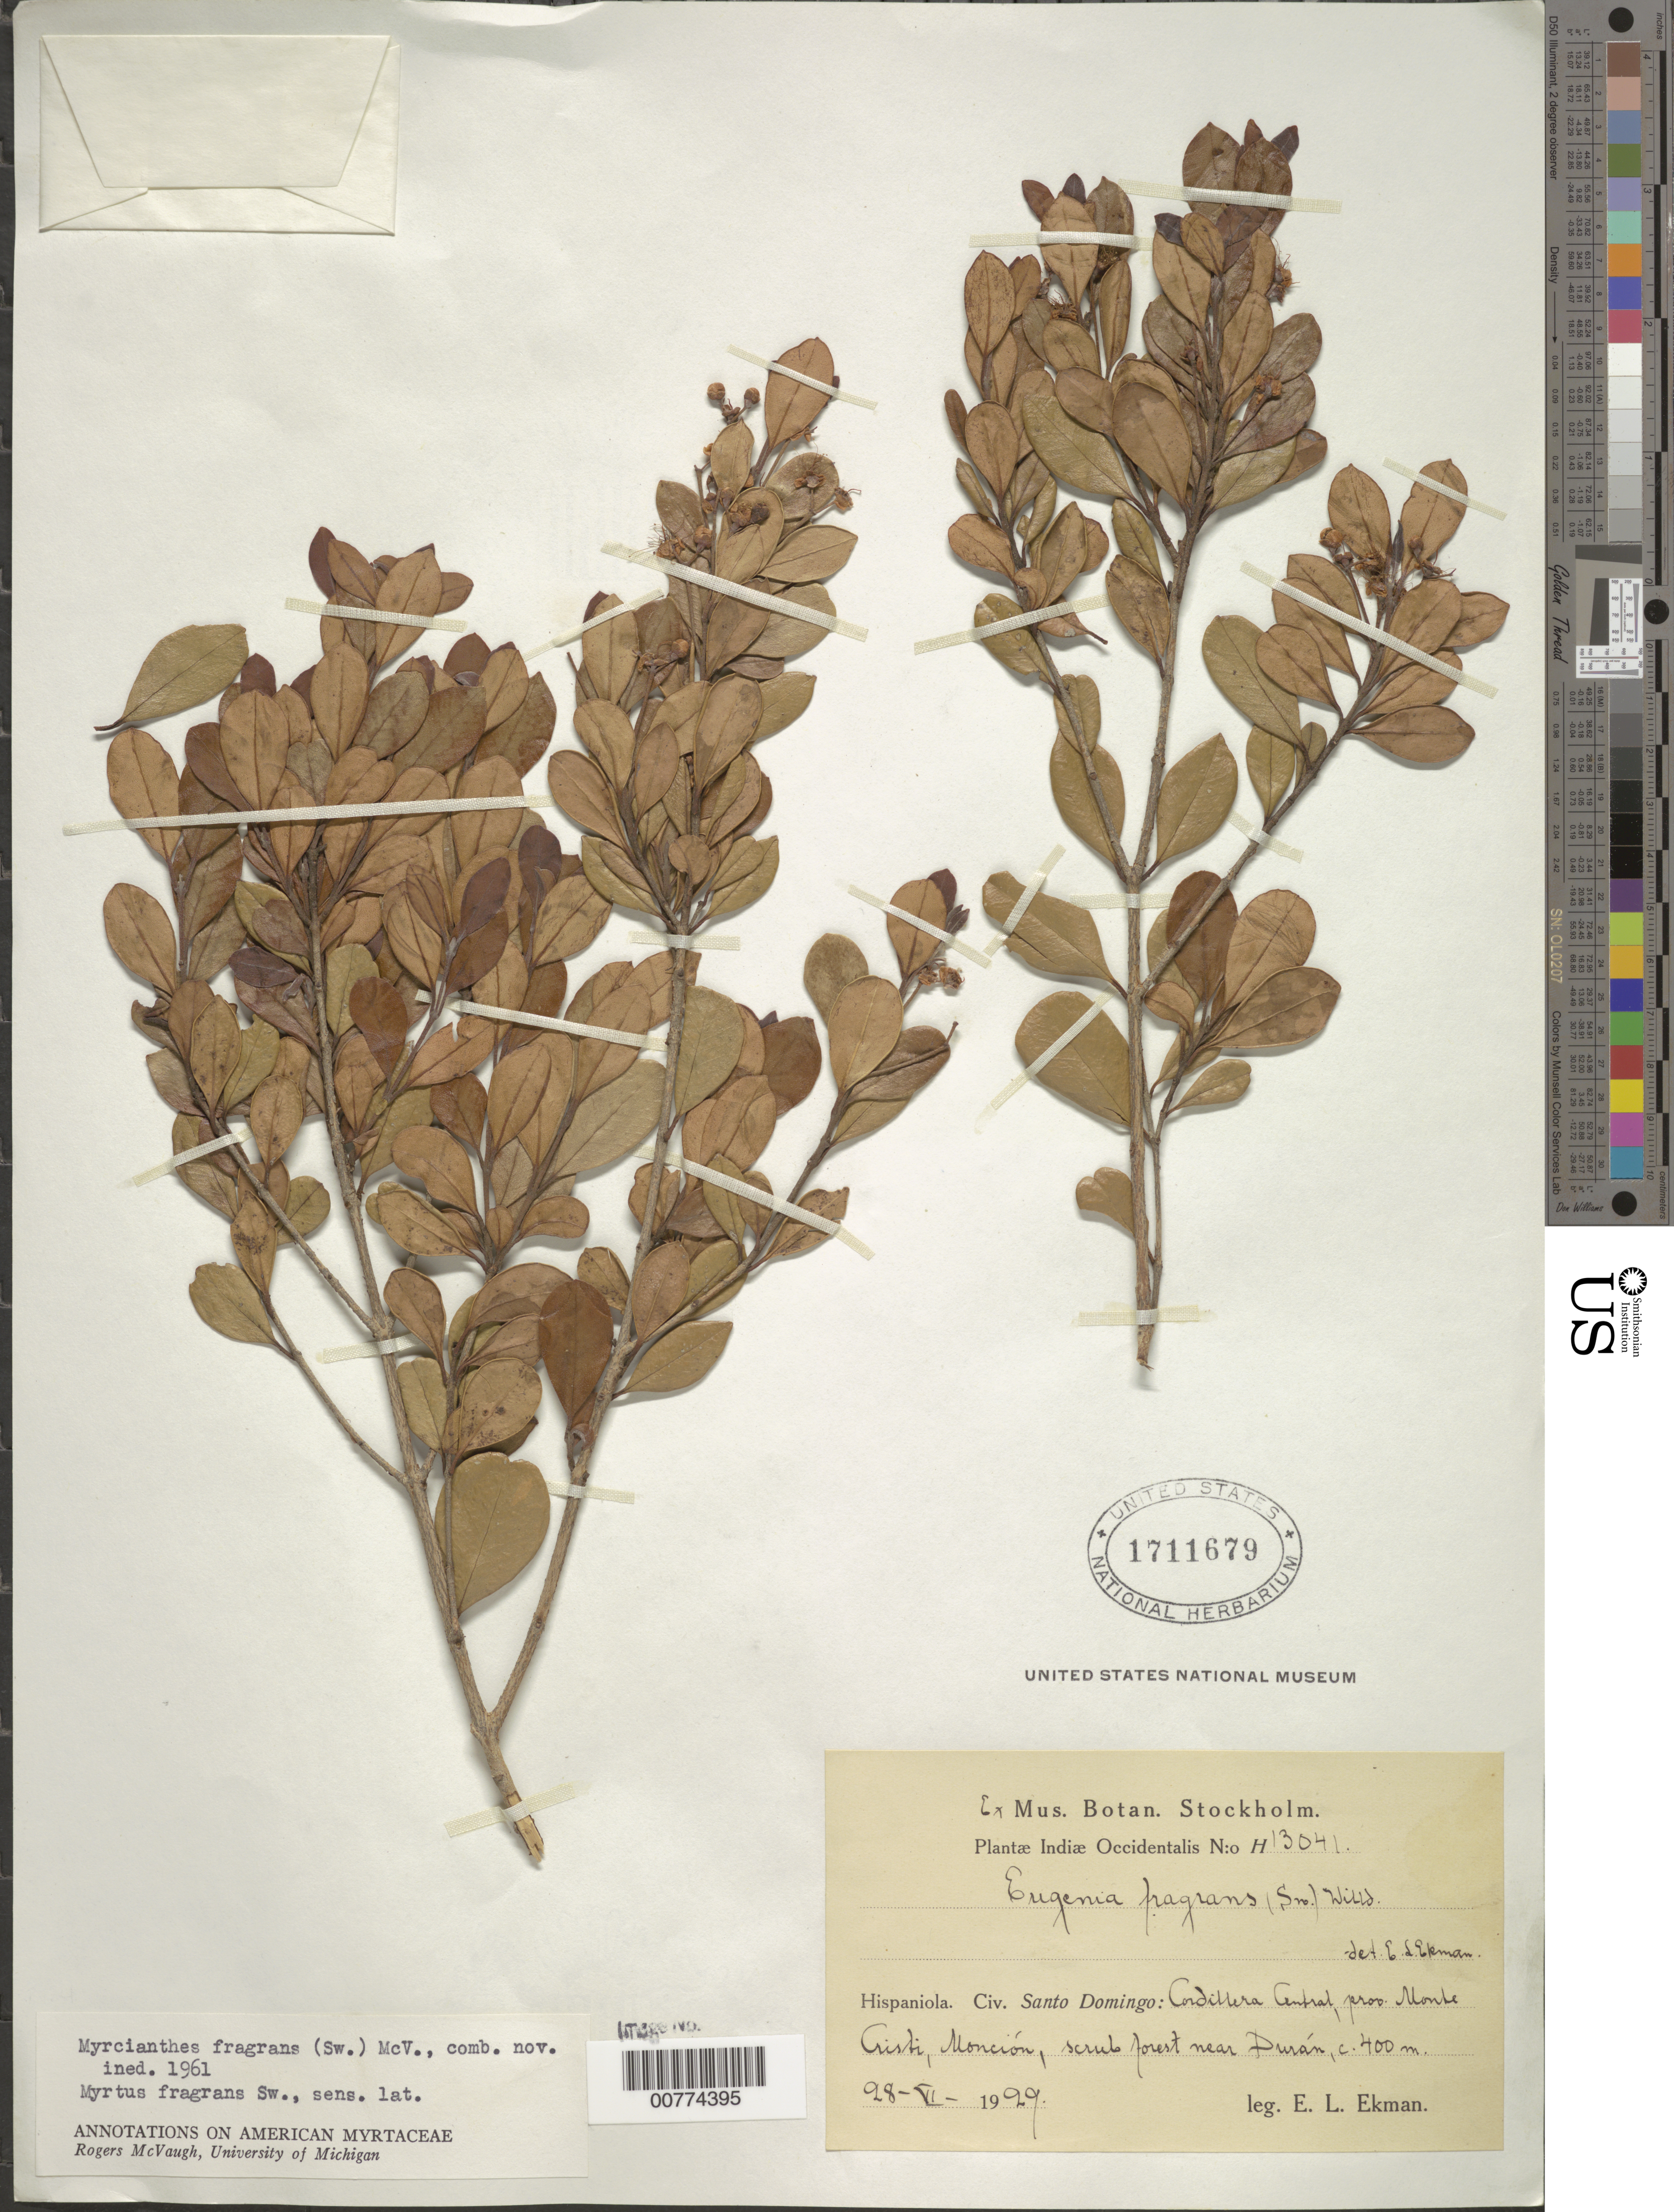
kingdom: Plantae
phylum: Tracheophyta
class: Magnoliopsida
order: Myrtales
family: Myrtaceae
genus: Myrcianthes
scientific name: Myrcianthes fragrans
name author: (Sw.) McVaugh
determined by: McVaugh, R.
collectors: E. L. Ekman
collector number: H 13041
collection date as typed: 28 Jun 1929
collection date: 1929-06-28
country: Dominican Republic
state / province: Monte Cristi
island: Hispaniola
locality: Cordillera Central, Monción, near Durán.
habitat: Scrub forest.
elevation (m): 400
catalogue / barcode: US 1711679